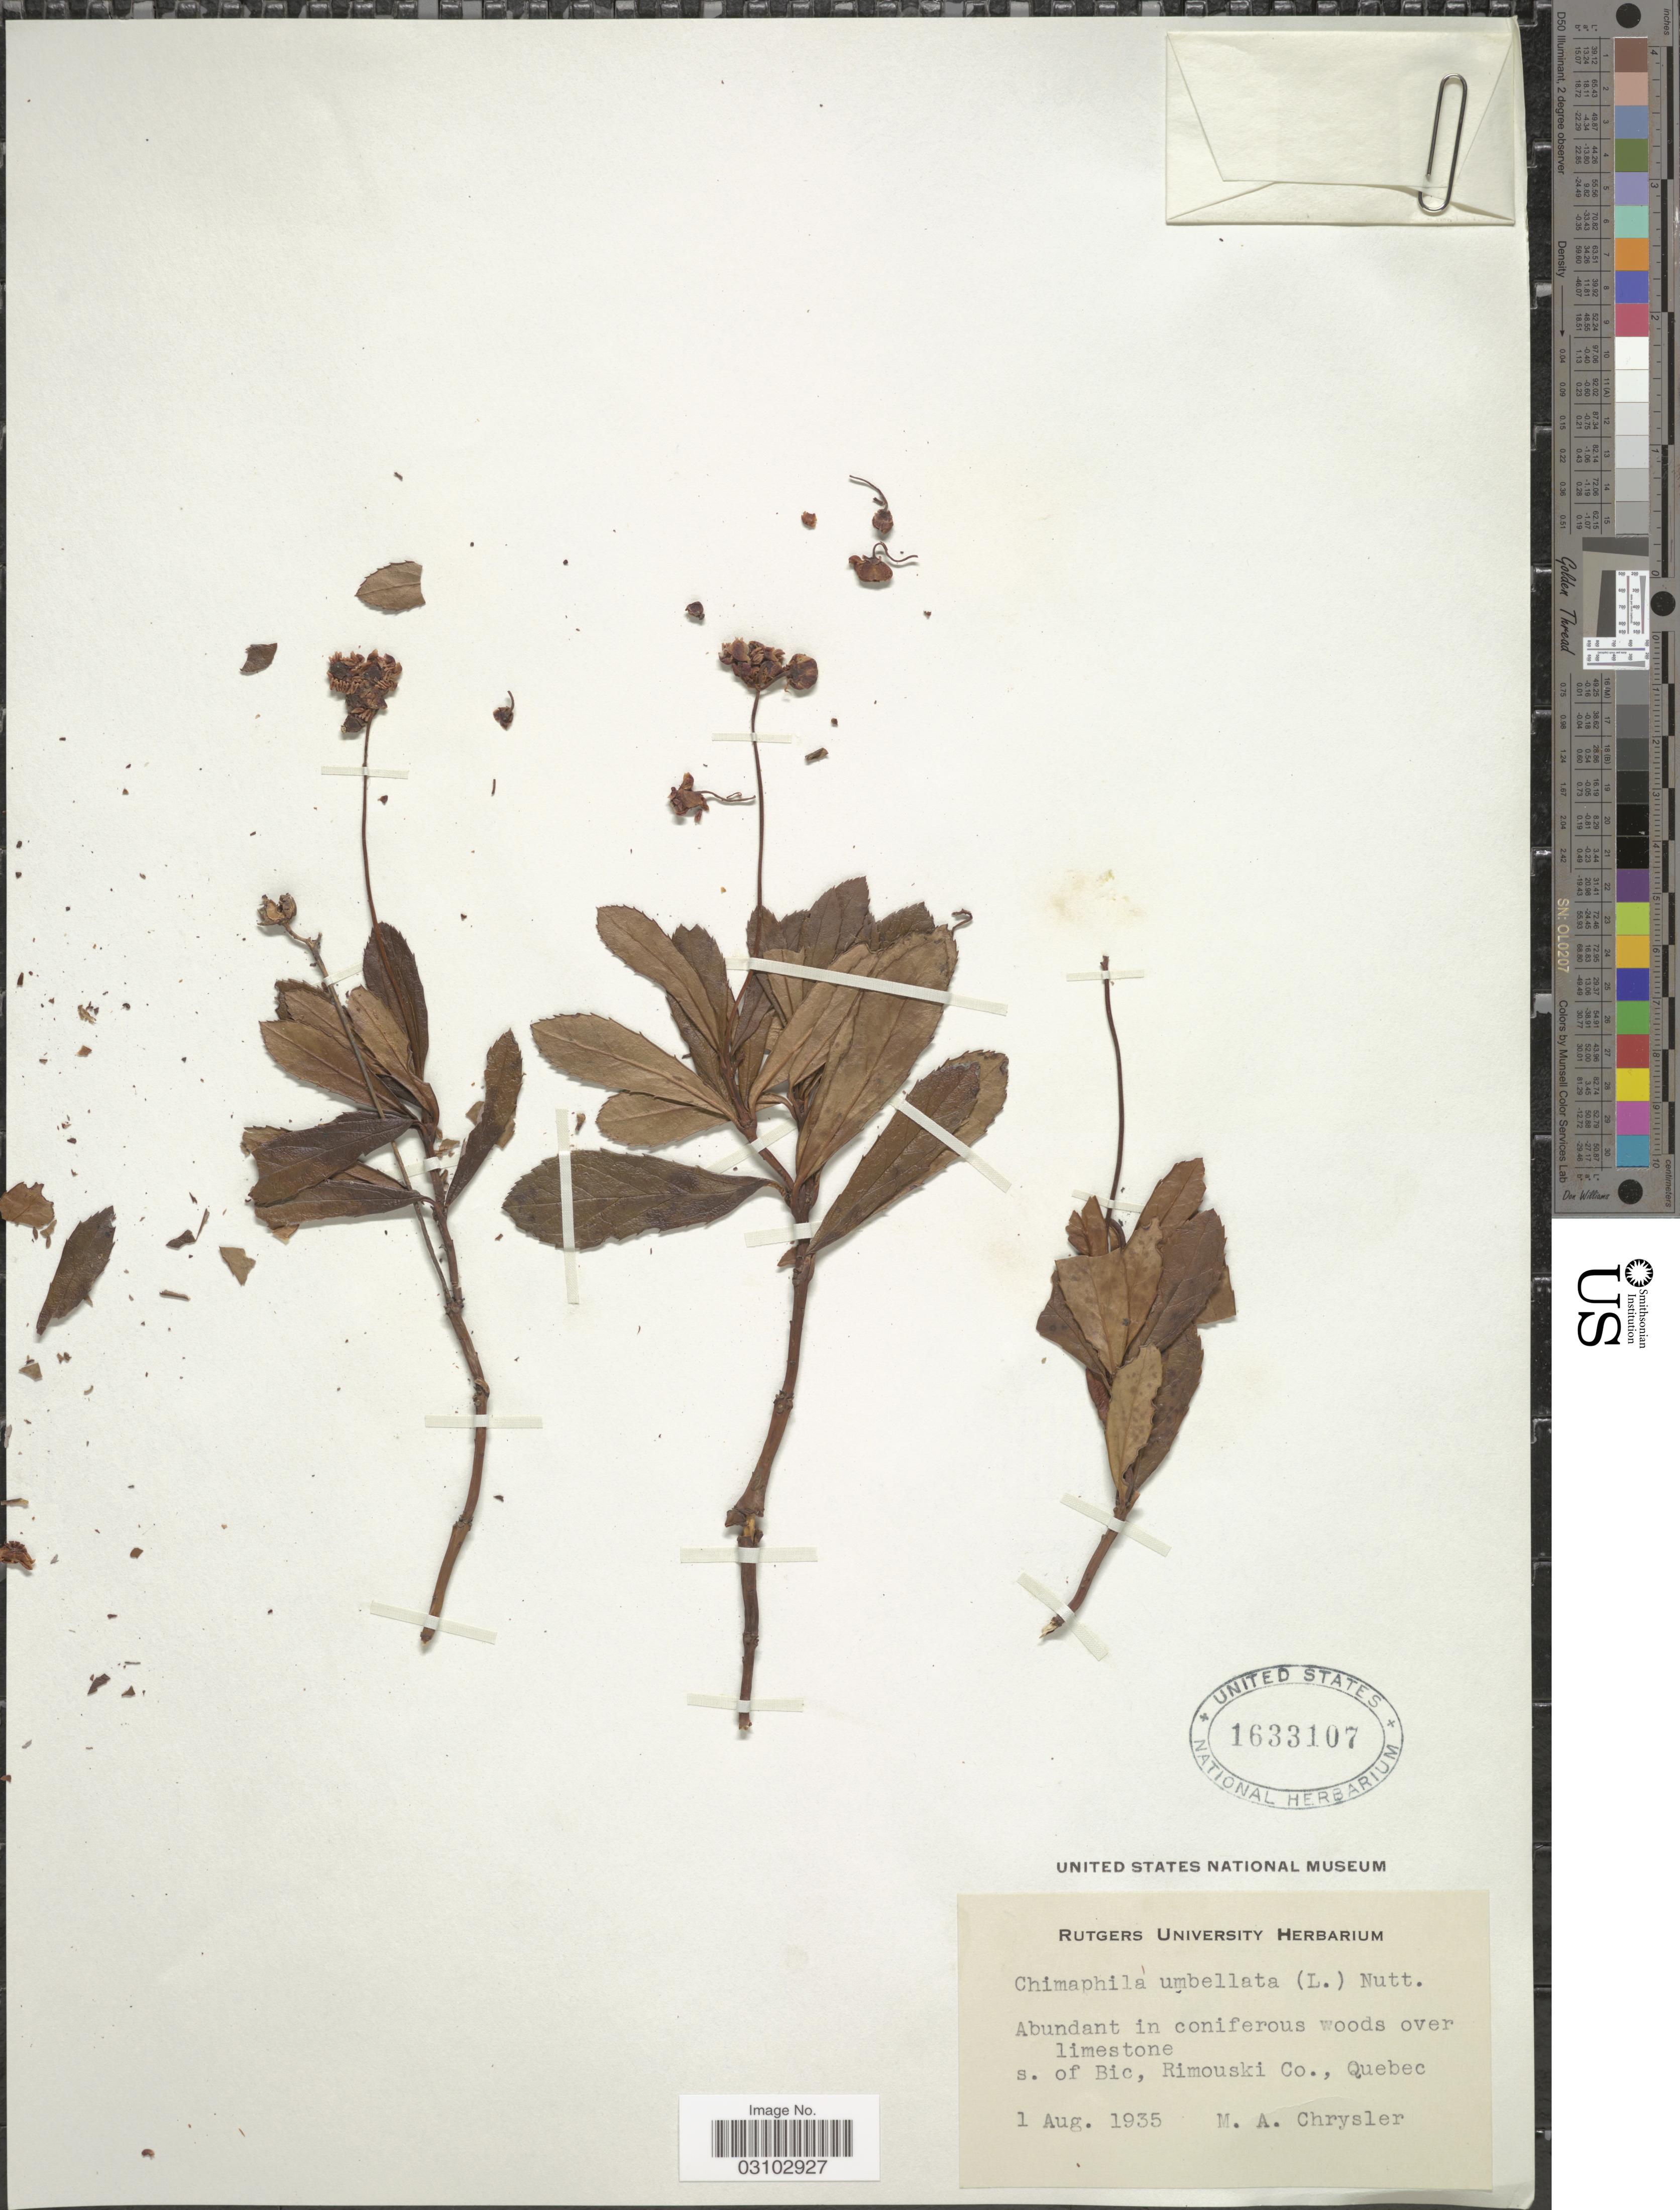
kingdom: Plantae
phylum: Tracheophyta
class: Magnoliopsida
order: Ericales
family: Ericaceae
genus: Chimaphila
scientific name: Chimaphila umbellata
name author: (L.) W.P.C. Barton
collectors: M. Chrysler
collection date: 1935-08-01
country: Canada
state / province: Quebec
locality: S. of Bic, Rimouski Co.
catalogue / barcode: US 1633107